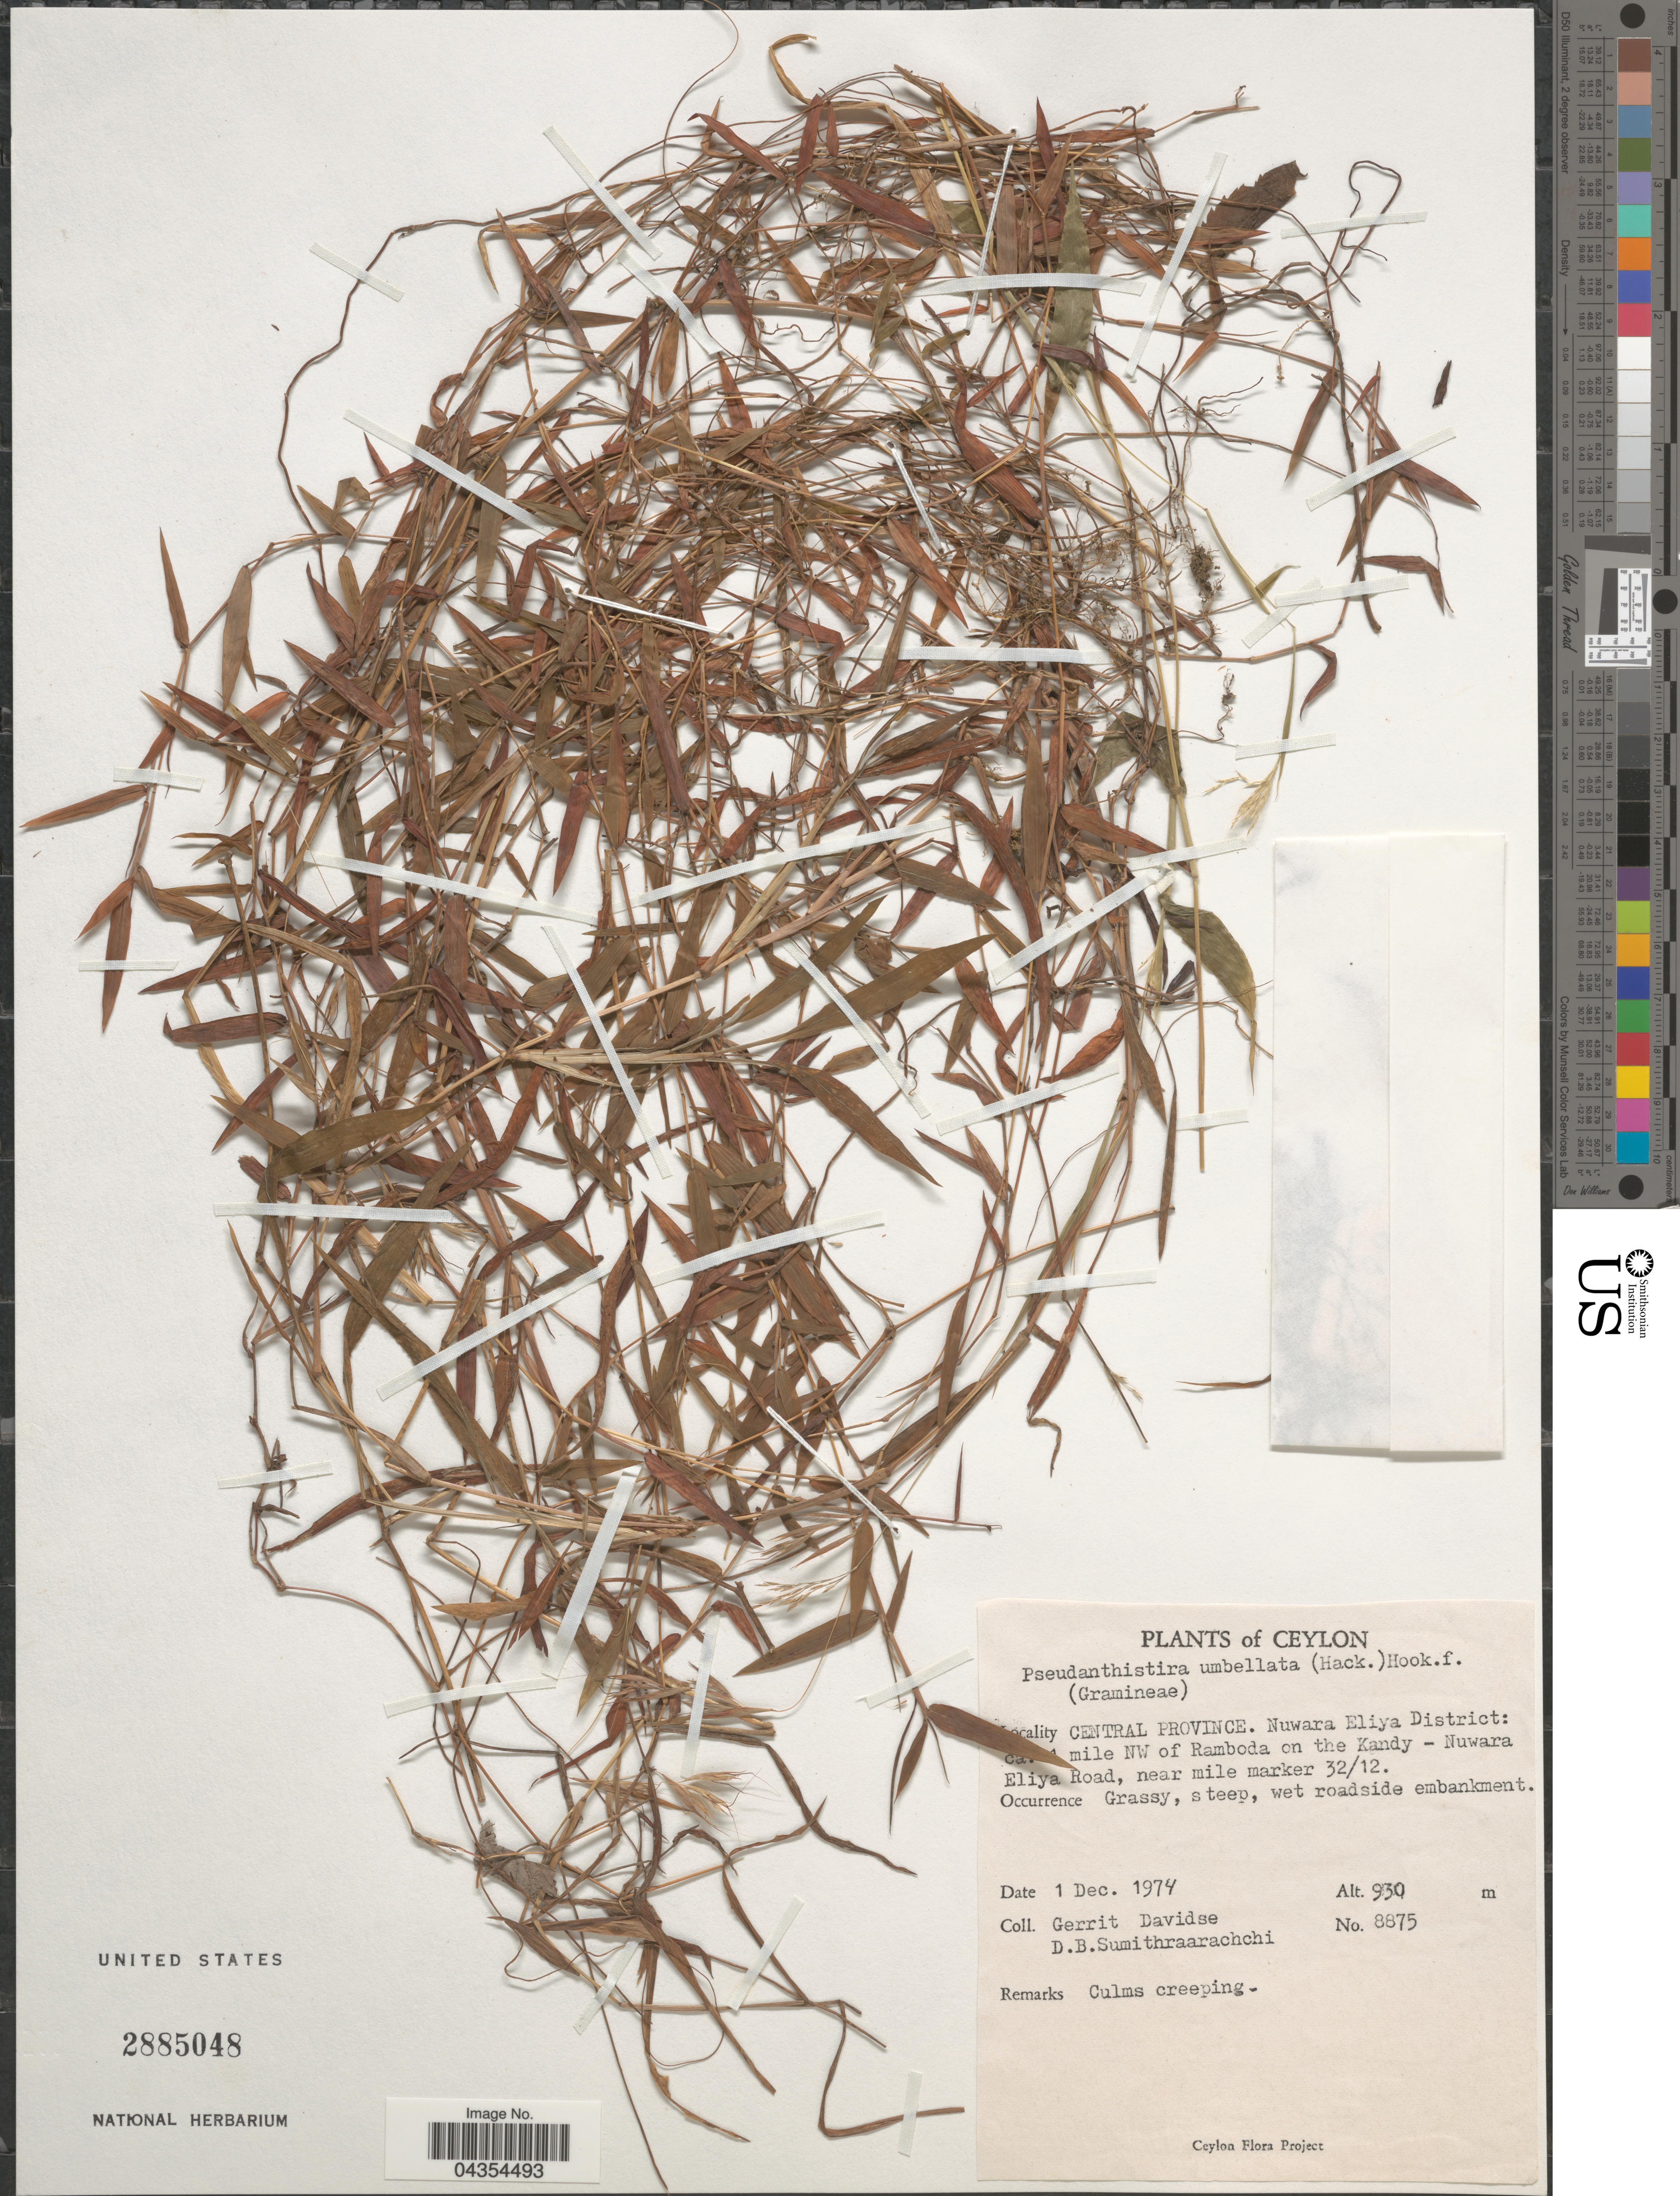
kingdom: Plantae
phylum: Tracheophyta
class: Liliopsida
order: Poales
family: Poaceae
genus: Pseudanthistiria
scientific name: Pseudanthistiria umbellata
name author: Hook. f.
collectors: G. Davidse & D. B. Sumithraarachchi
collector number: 8875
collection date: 1974-12-01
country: Sri Lanka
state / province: Central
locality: Ceylon. Nuwara Eliya District: ca. [illegible text] mile NW of Ramboda on the Kandy-Nuwara Eliya Road, near mile marker 32/12.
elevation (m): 930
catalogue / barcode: US 2885048